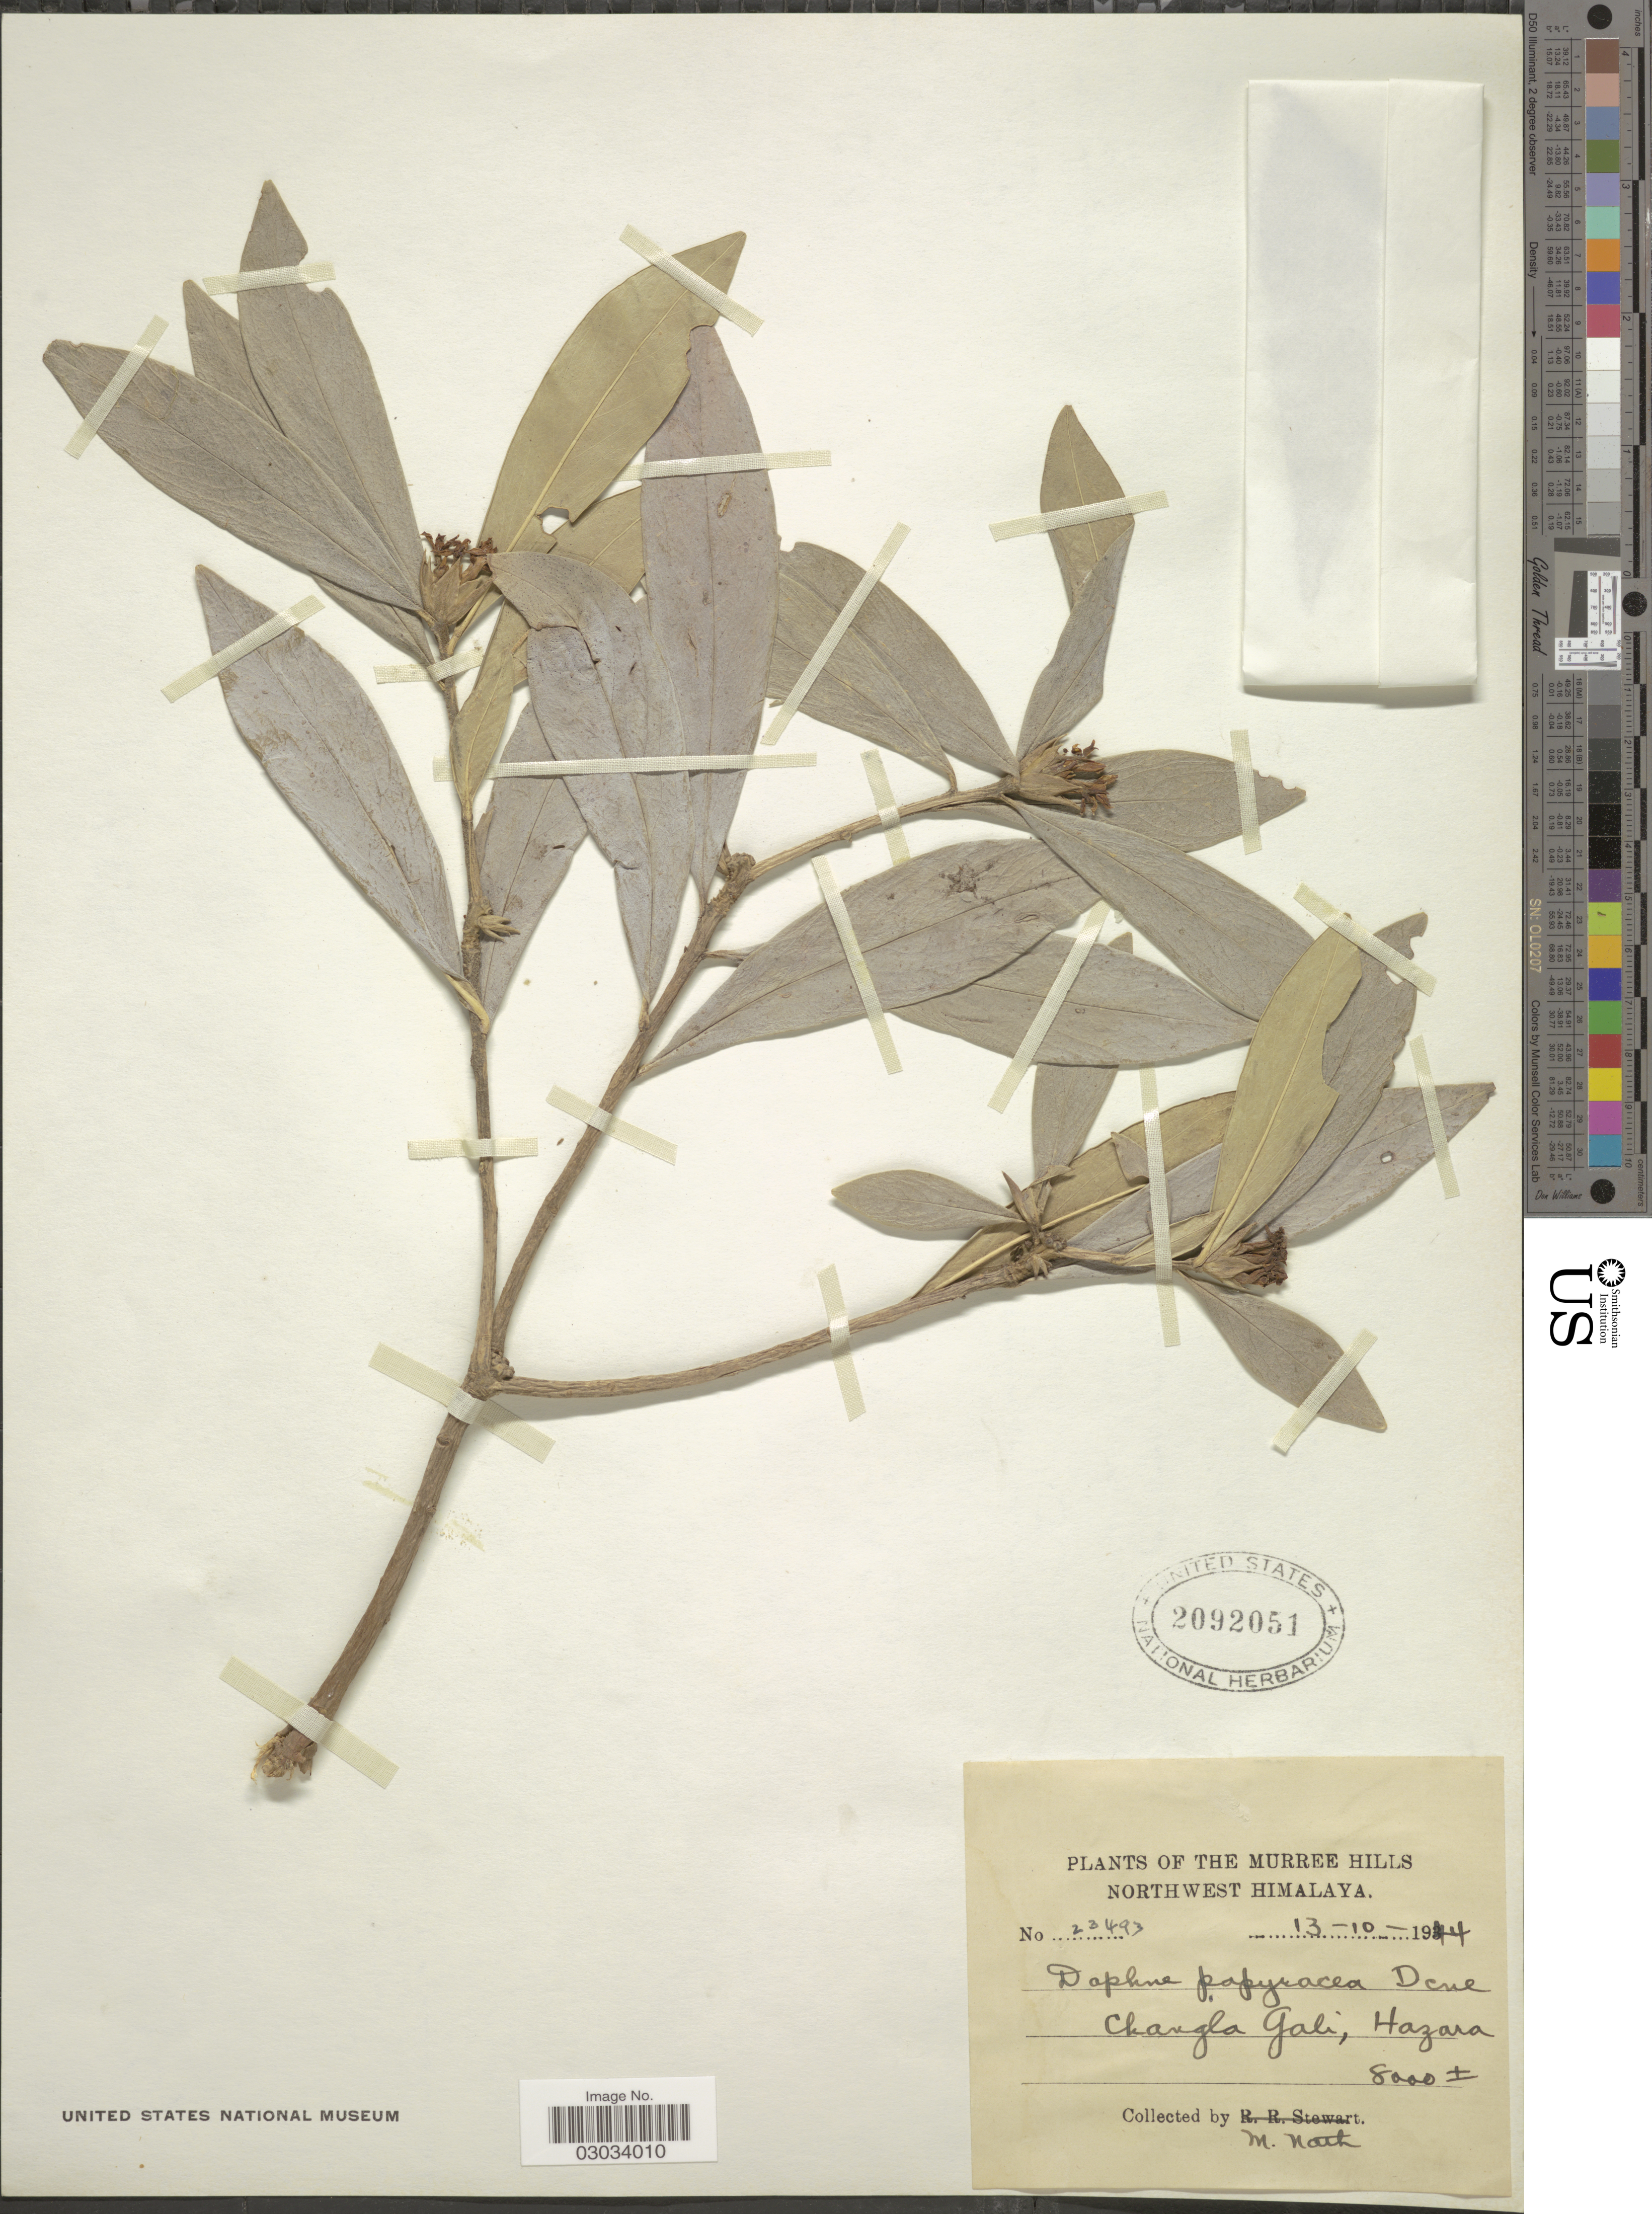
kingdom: Plantae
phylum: Tracheophyta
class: Magnoliopsida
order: Malvales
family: Thymelaeaceae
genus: Daphne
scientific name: Daphne papyracea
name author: Wall. ex Steud.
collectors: M. Nath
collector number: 23493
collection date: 1944-10-13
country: Pakistan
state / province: Khyber Pakhtunkhwa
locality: The Murree Hills. Northwest Himalaya. Changla Gali, Hazara.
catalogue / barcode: US 2092051